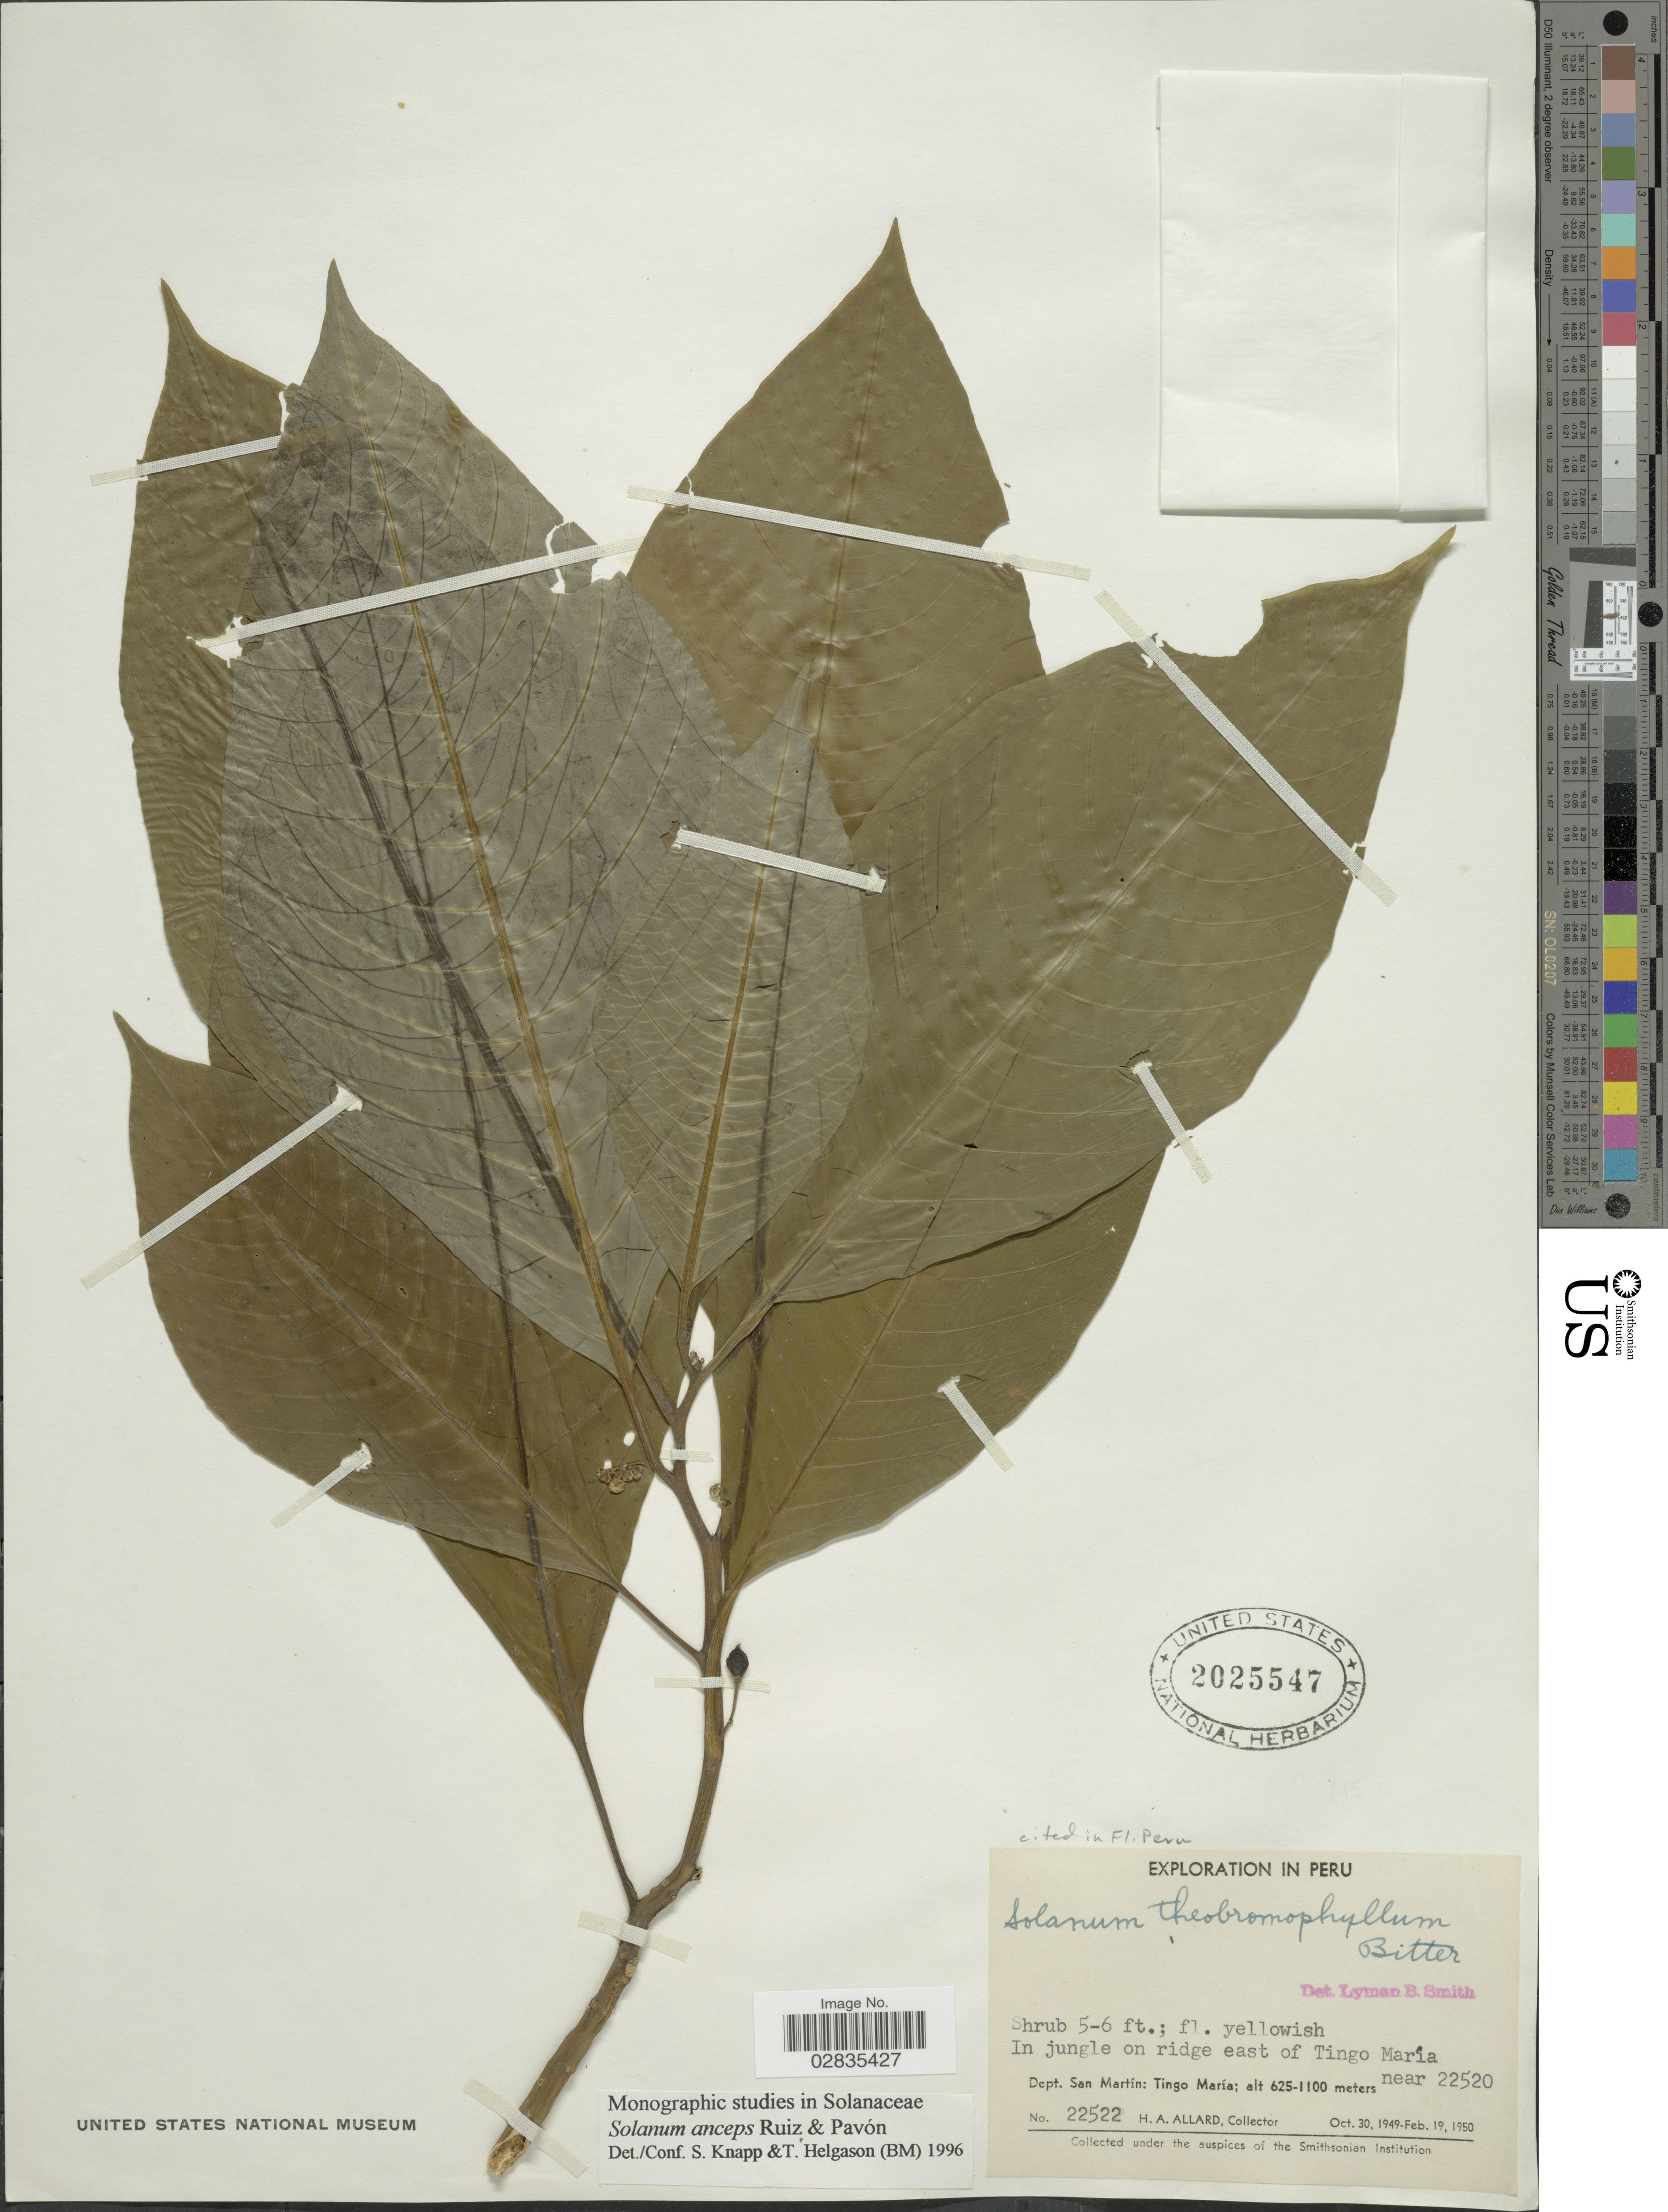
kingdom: Plantae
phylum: Tracheophyta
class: Magnoliopsida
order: Solanales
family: Solanaceae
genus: Solanum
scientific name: Solanum anceps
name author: Ruiz & Pav.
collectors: H. A. Allard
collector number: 22522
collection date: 1949-10-30/1950-02-19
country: Peru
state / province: San Martín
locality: In jungle on ridge east of Tingo María, Dept. San Martín: Tingo María.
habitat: in jungle on ridge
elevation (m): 625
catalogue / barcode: US 2025547